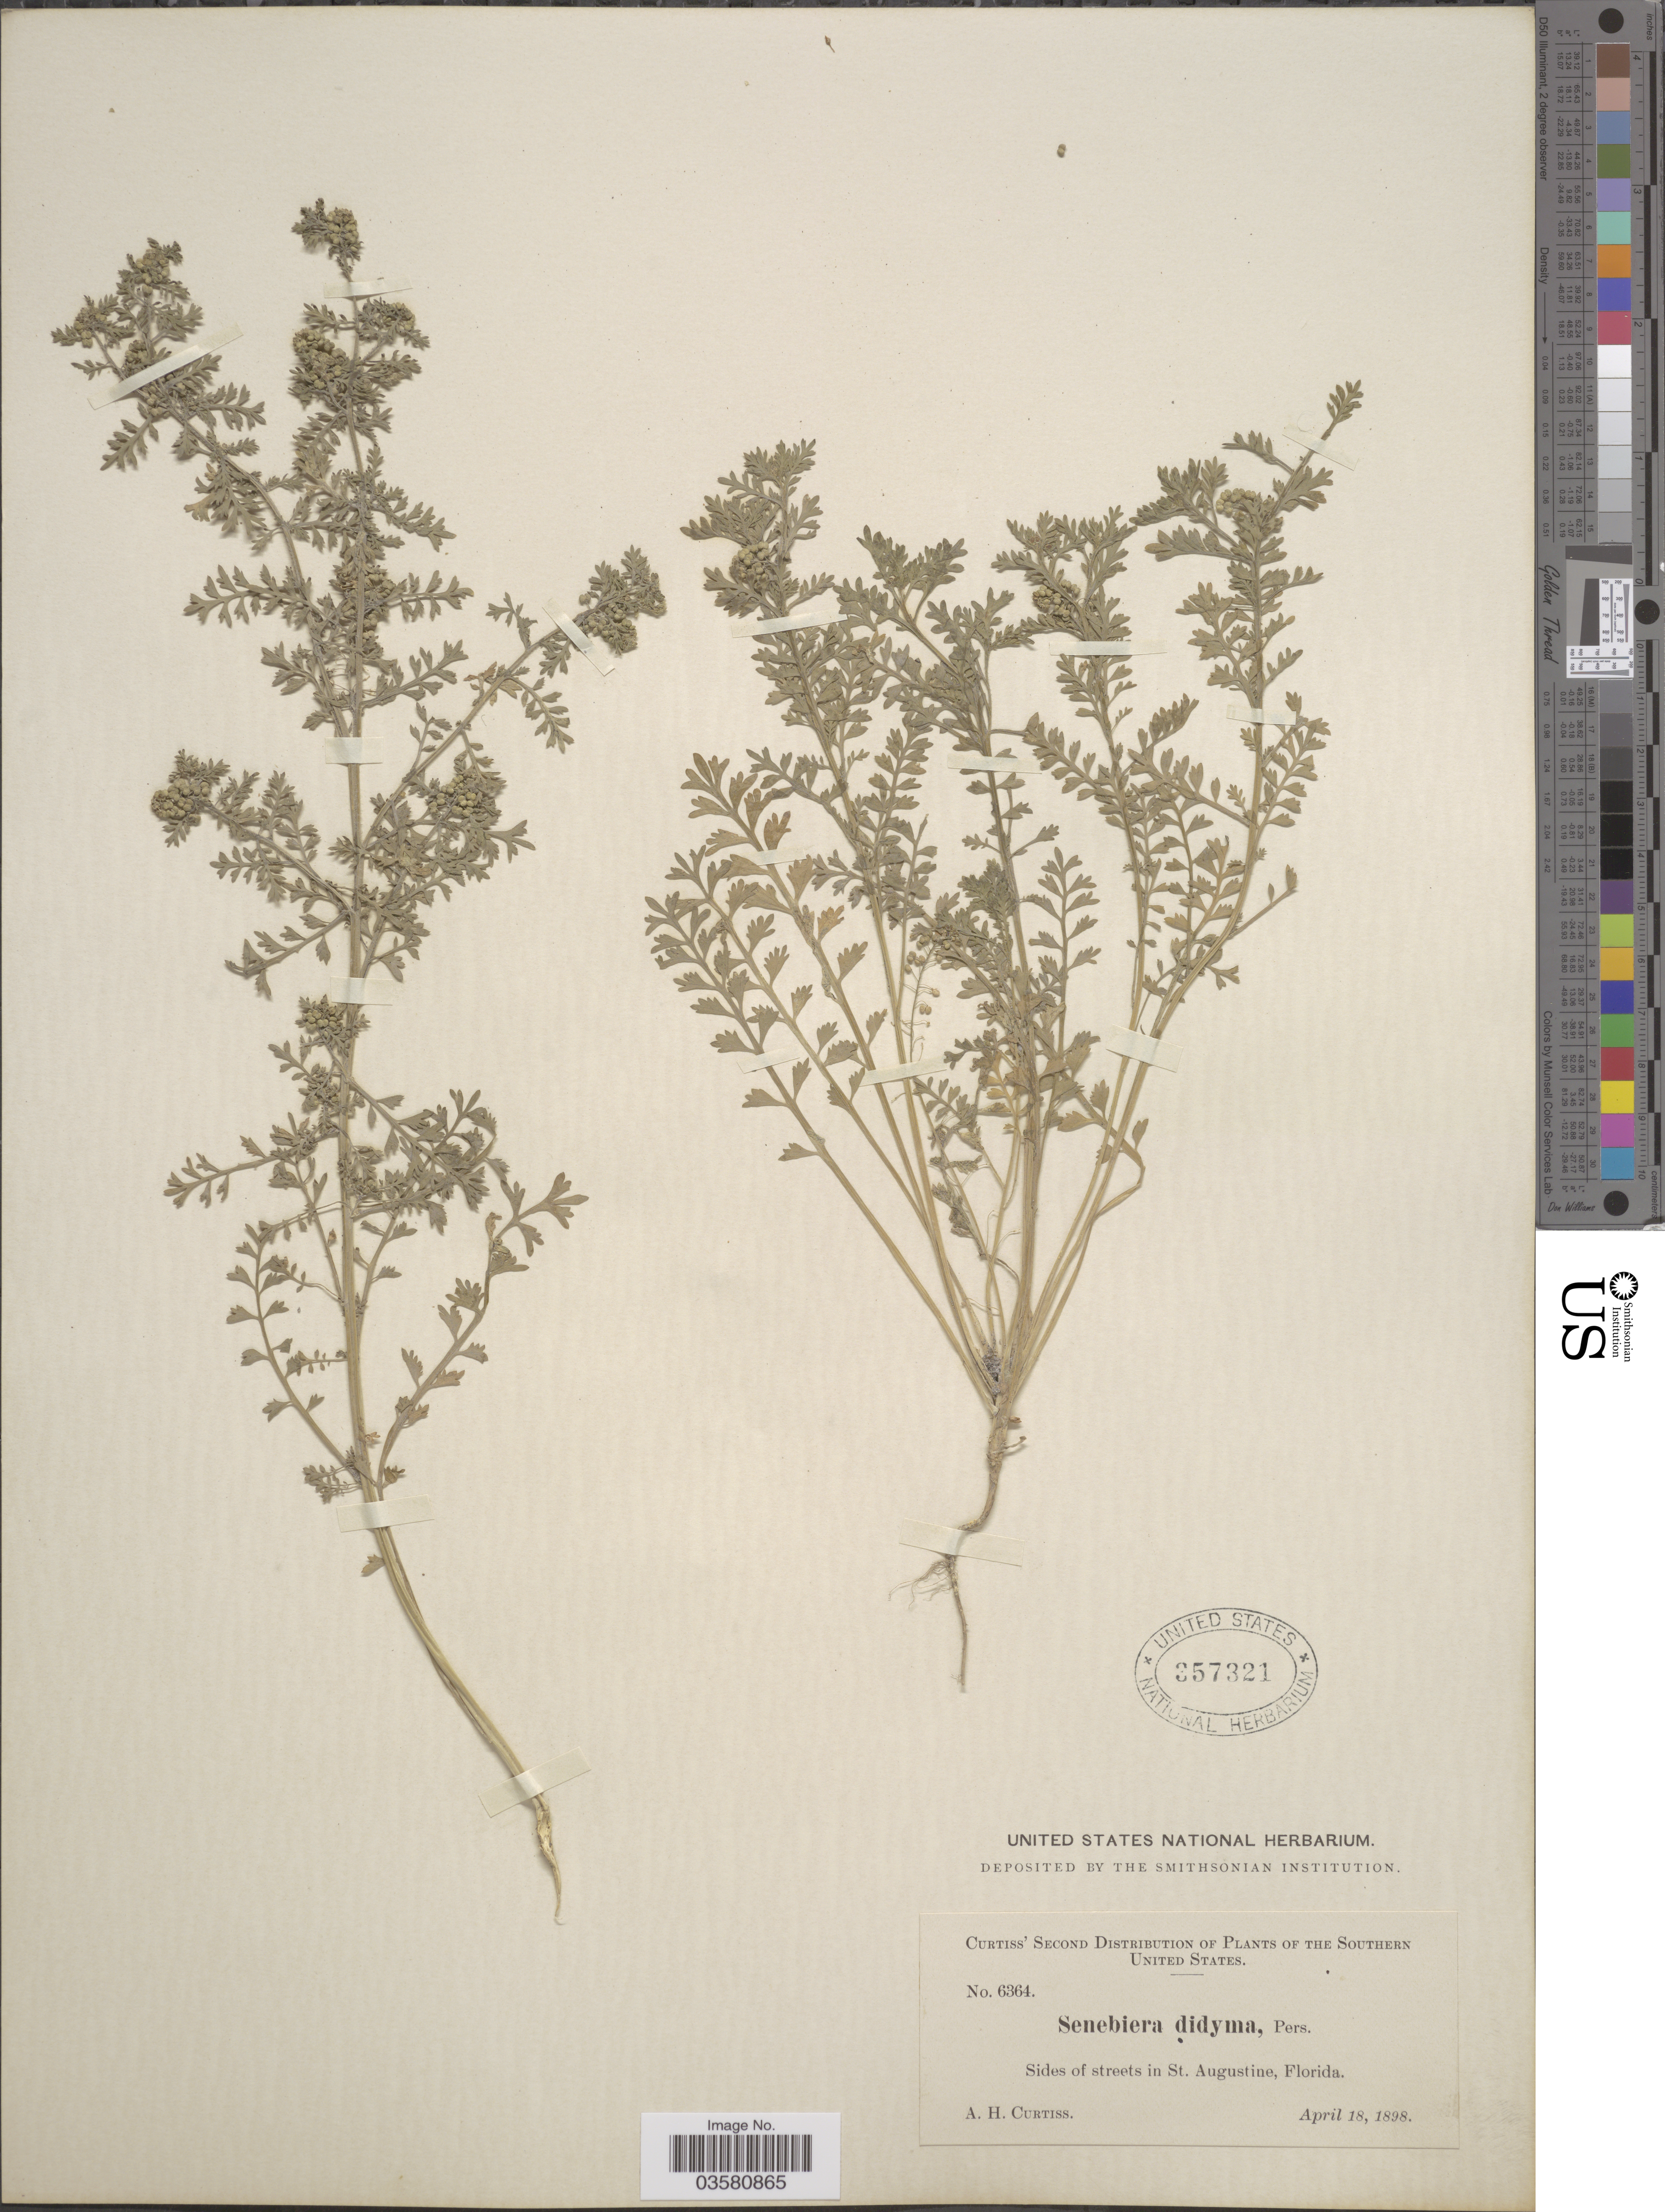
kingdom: Plantae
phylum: Tracheophyta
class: Magnoliopsida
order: Brassicales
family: Brassicaceae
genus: Lepidium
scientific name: Lepidium didymum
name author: L.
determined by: Strong, M. T., (US), Smithsonian Institution - National Museum of Natural History (UNITED STATES)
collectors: A. H. Curtiss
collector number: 6364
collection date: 1898-04-18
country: United States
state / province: Florida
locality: Southern United States. Sides of streets in St. Augustine.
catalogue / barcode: US 357321